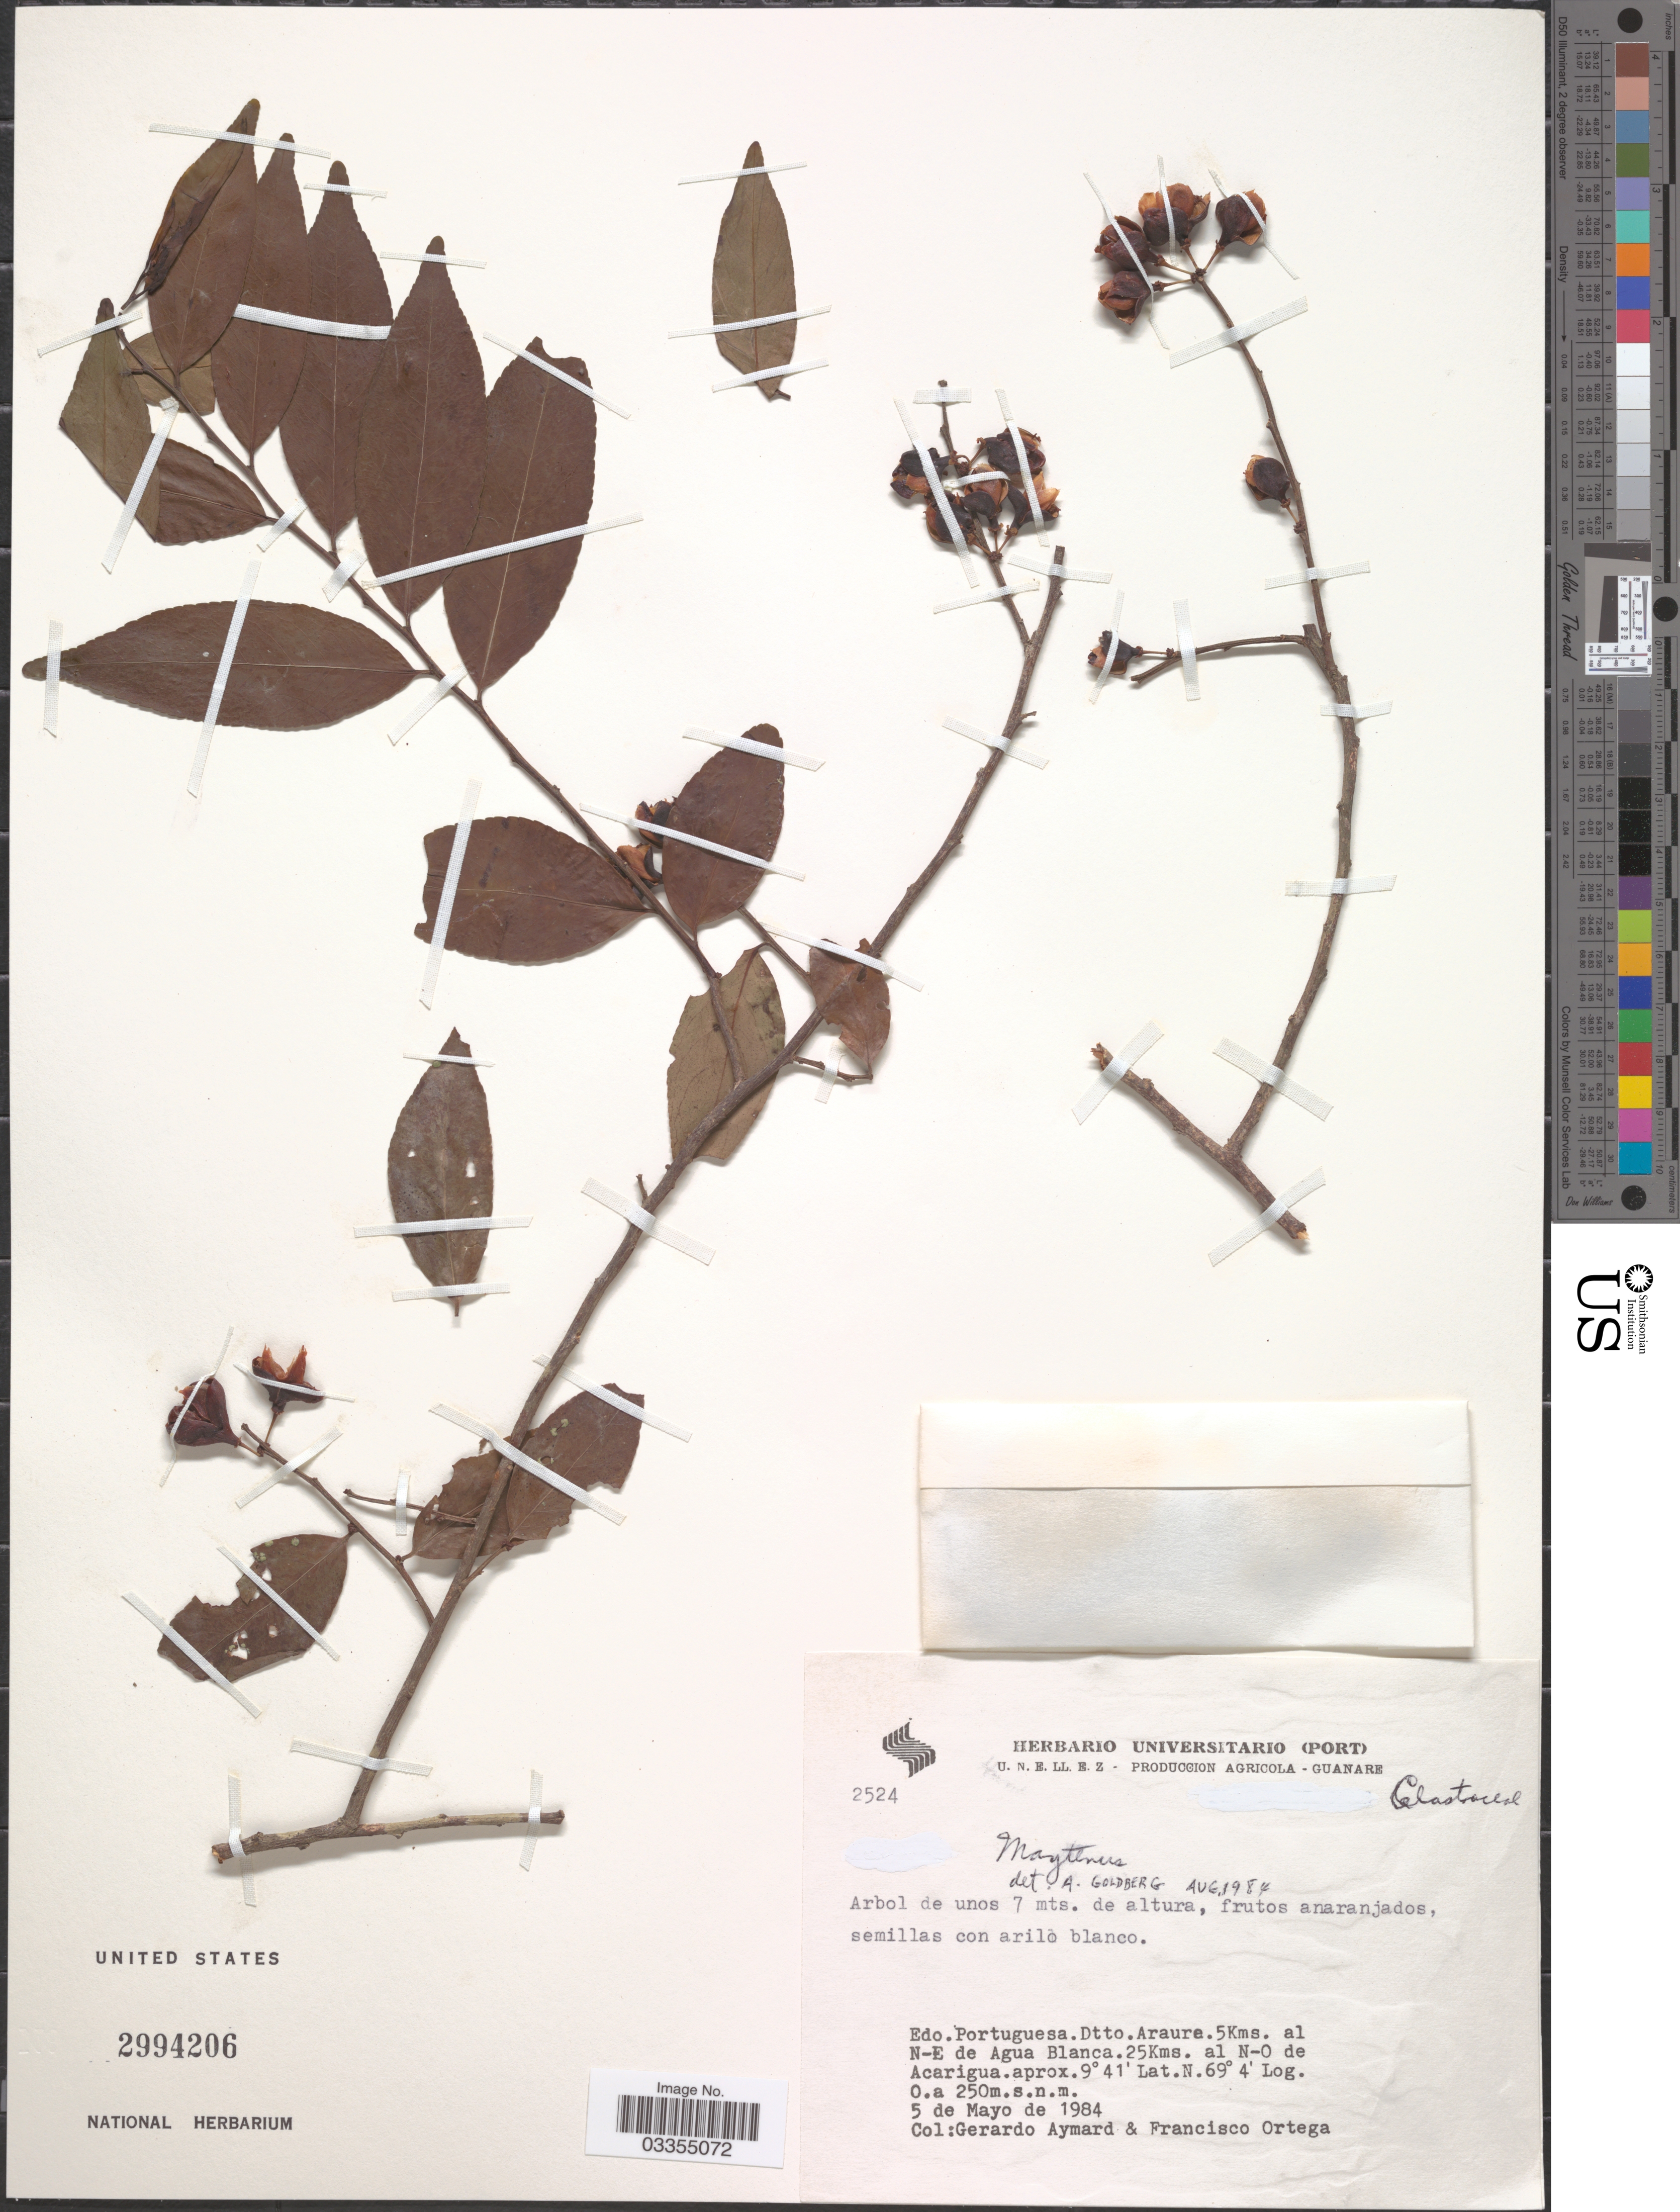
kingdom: Plantae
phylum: Tracheophyta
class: Magnoliopsida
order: Celastrales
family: Celastraceae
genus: Maytenus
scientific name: Maytenus sp.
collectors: G. A. Aymard & F. J. Ortega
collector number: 2524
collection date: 1984-05-05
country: Venezuela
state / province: Portuguesa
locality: Dtto. Araure. 5Kms. al N-E de Agua Blanca. 25Kms. al N-O de Acarigua.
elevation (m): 250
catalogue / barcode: US 2994206